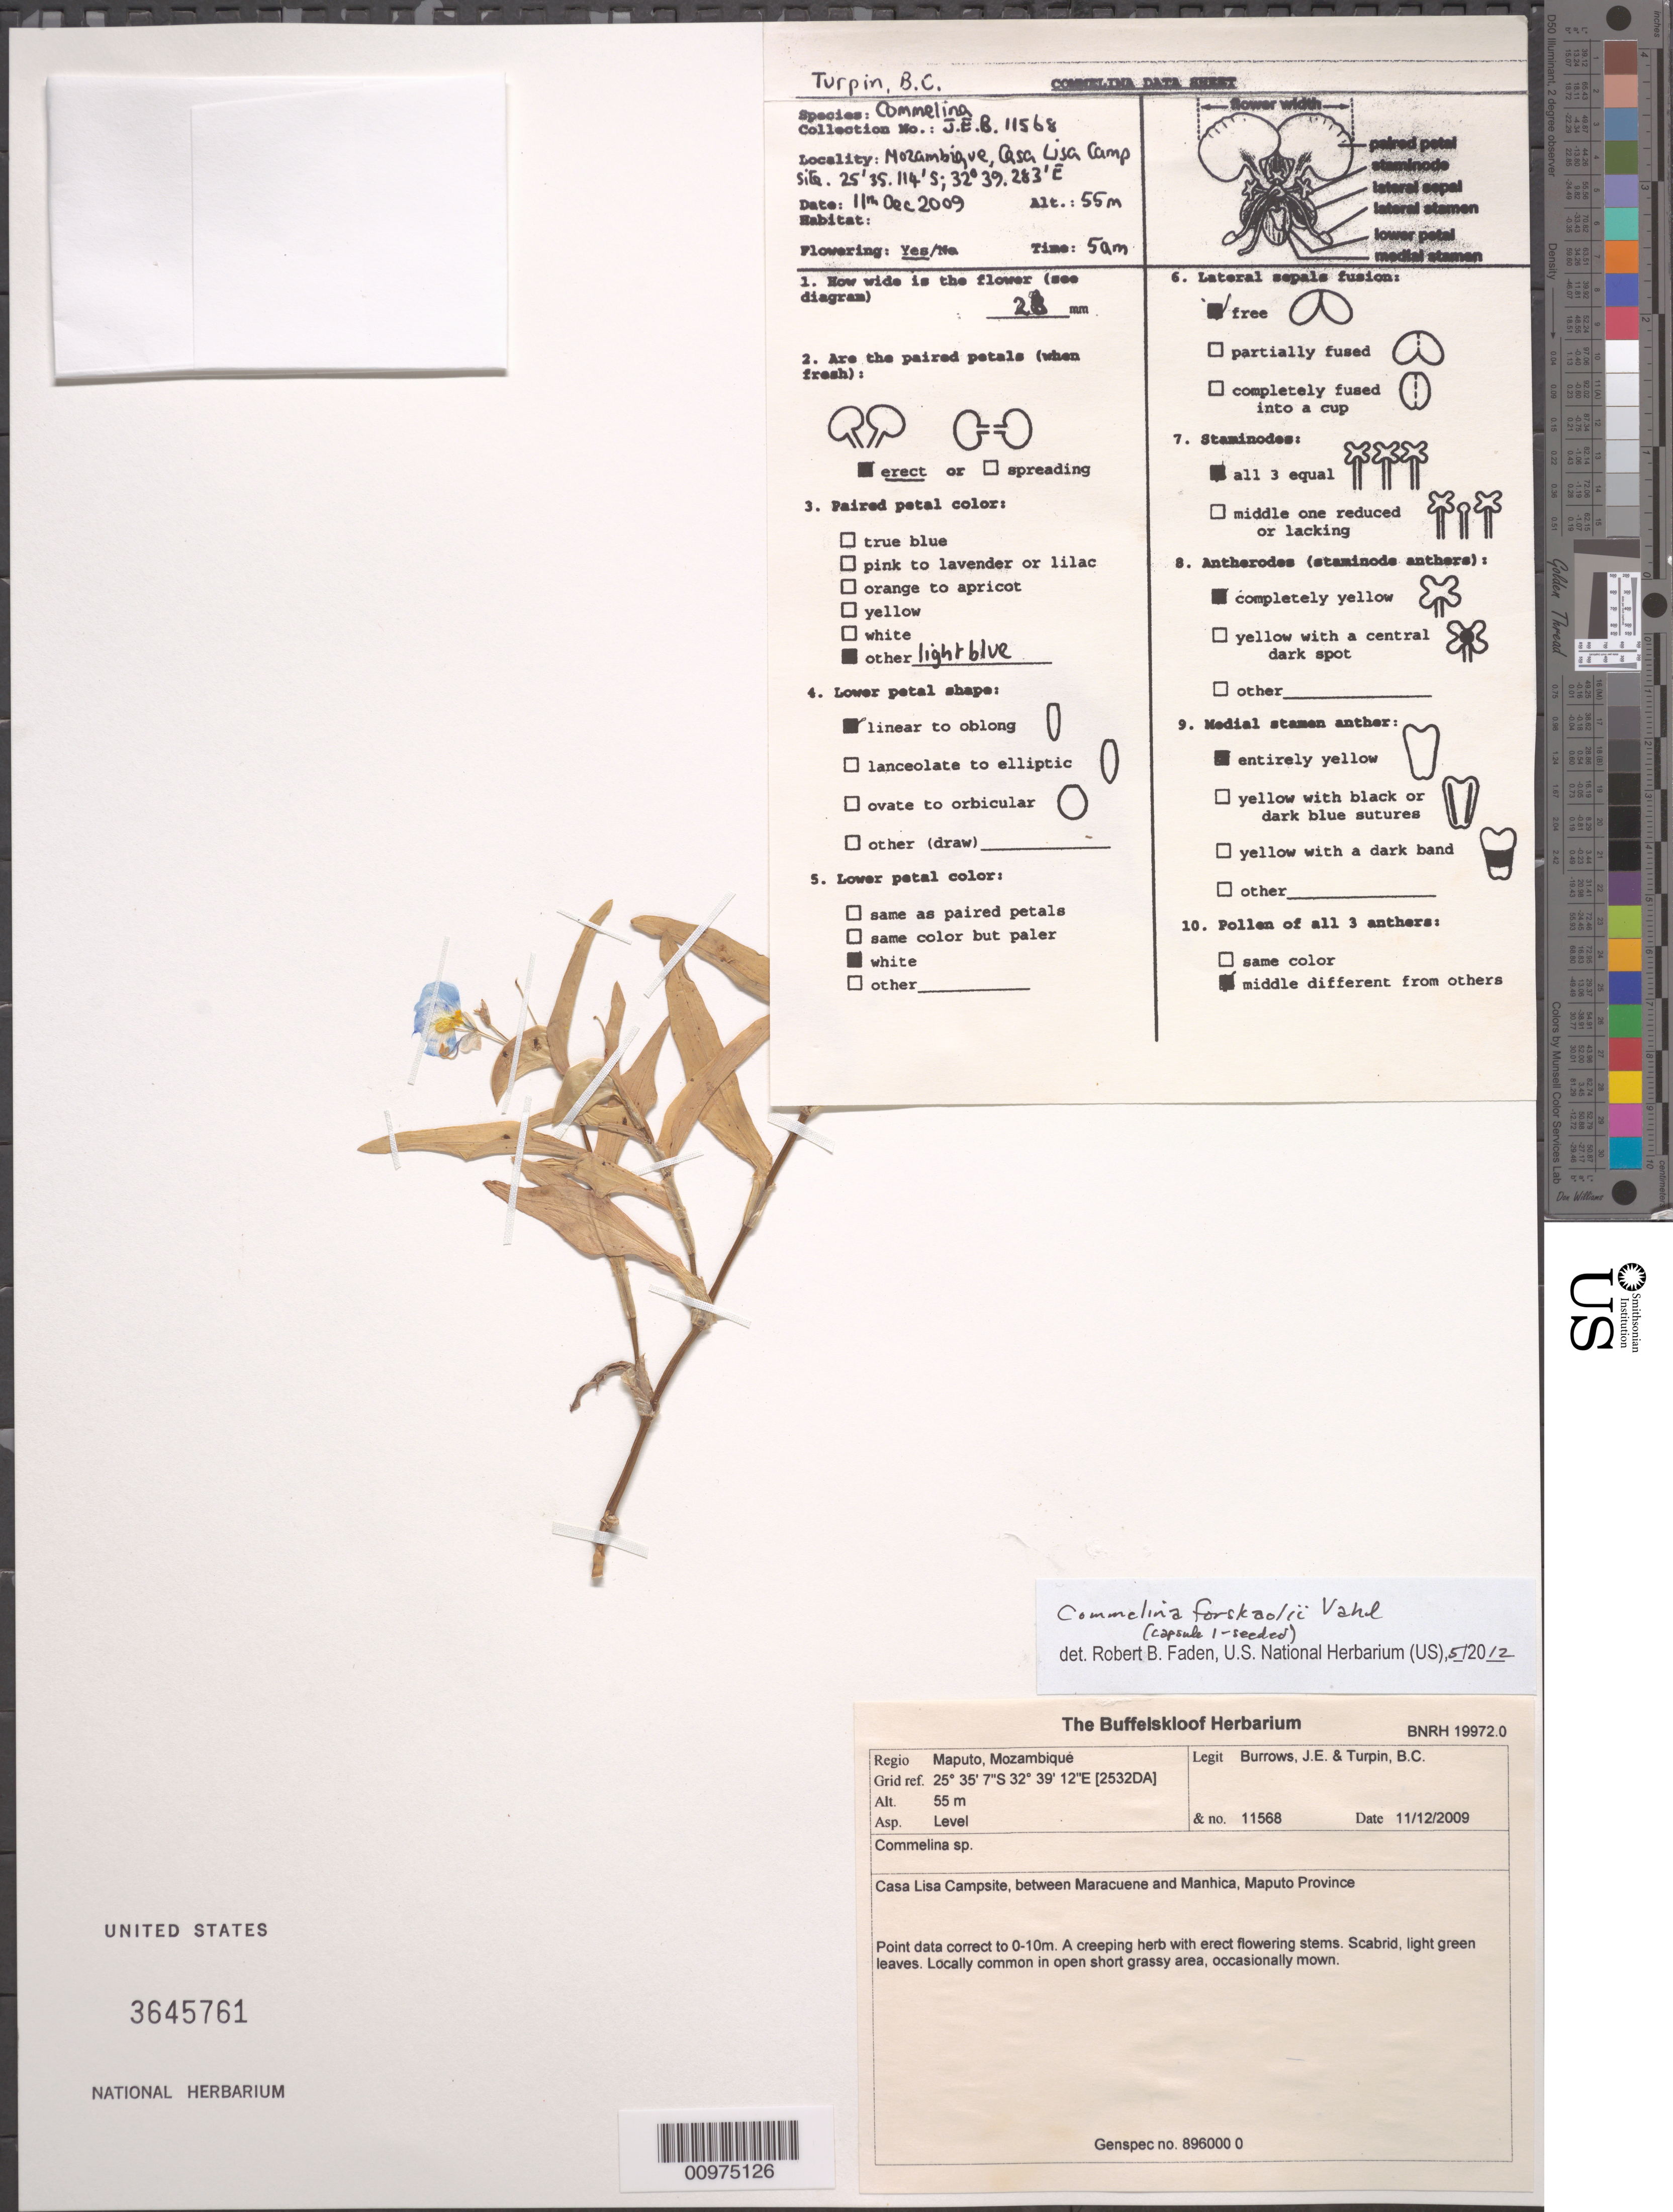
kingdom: Plantae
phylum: Tracheophyta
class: Liliopsida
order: Commelinales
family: Commelinaceae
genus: Commelina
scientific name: Commelina forskaolii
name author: Vahl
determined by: Faden, Robert B., (US), Smithsonian Institution - National Museum of Natural History (UNITED STATES)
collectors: J. Burrows & B. C. Turpin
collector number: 11568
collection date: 2009-12-11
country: Mozambique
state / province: Maputo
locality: Casa Lisa Campsite, between Maracuene and Manhica,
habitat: Locally common in open short grassy area, occasionally mown. Asp. Level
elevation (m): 55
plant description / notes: GRID REFERENCE: 2532DA Genspec no. 896000 0 Point data correct to0-10 m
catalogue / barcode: US 3645761